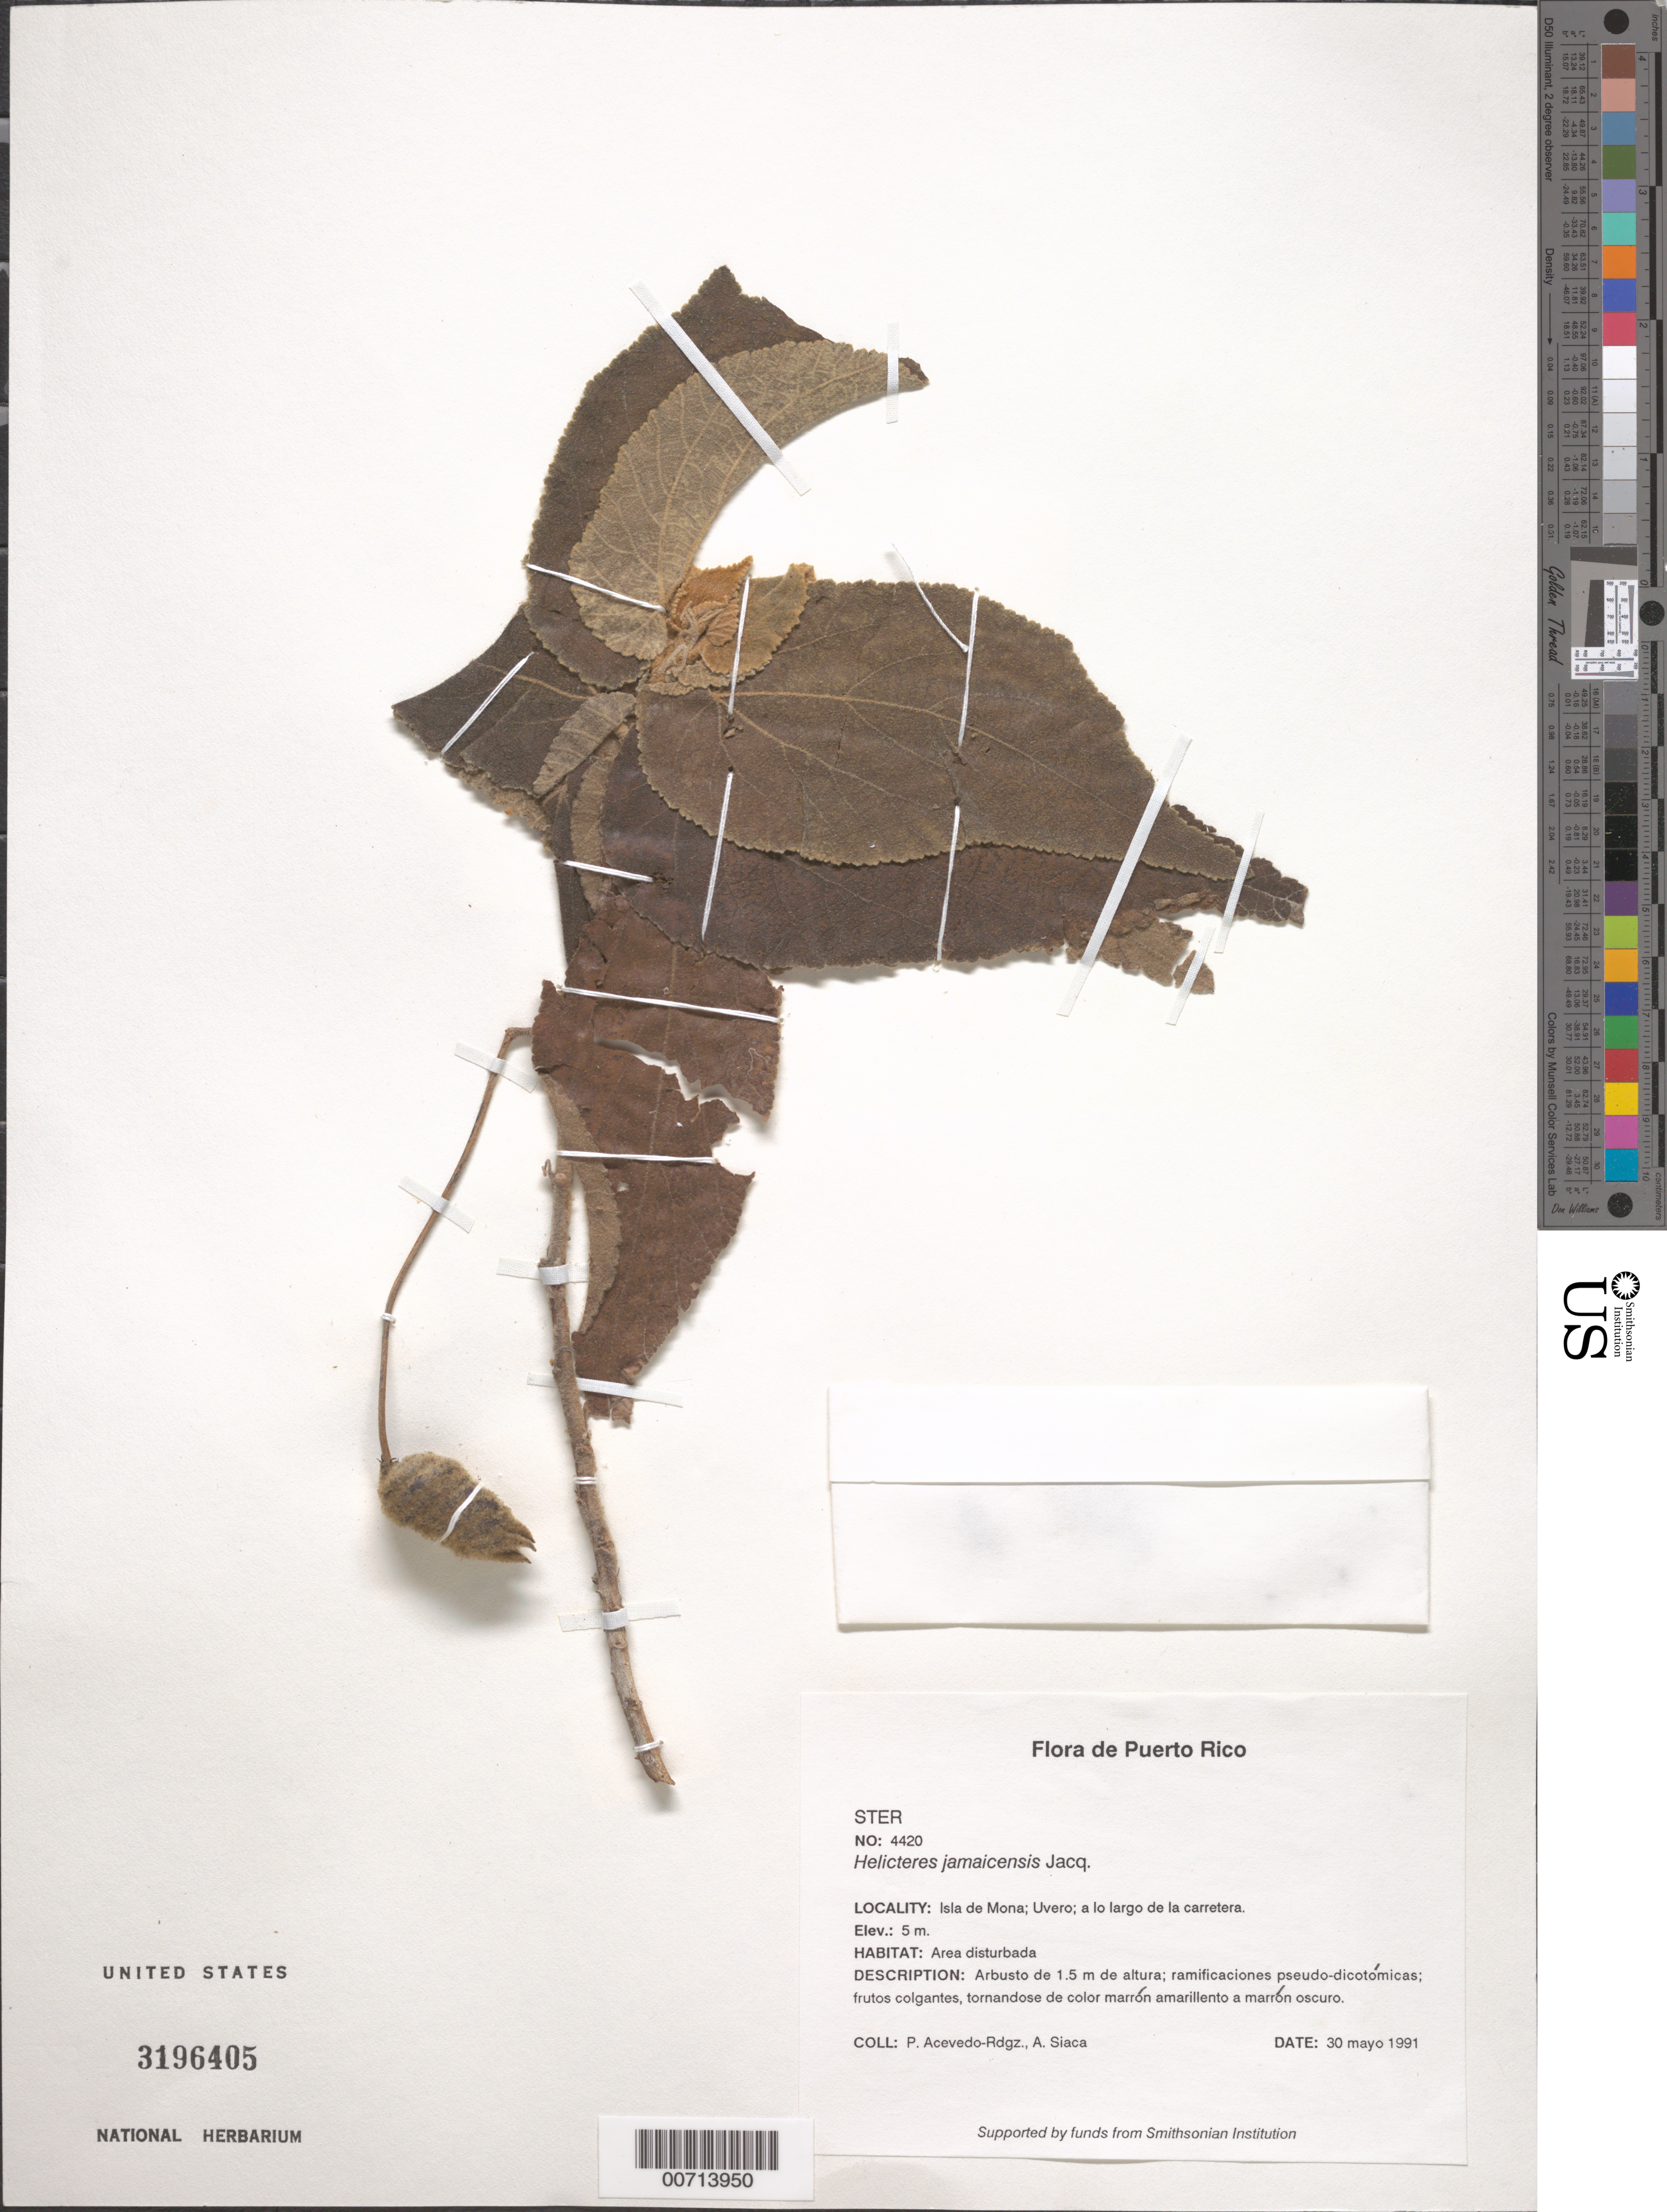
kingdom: Plantae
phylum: Tracheophyta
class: Magnoliopsida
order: Malvales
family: Malvaceae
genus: Helicteres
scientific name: Helicteres jamaicensis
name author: Jacq.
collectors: P. Acevedo-Rodr. & A. Siaca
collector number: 4420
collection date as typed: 30 May 1991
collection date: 1991-05-30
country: Puerto Rico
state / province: Mayaguëz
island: Mona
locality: Isla de Mona; Uvero; a lo largo de la carretera.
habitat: Area disturbada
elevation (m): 5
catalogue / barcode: US 3196405